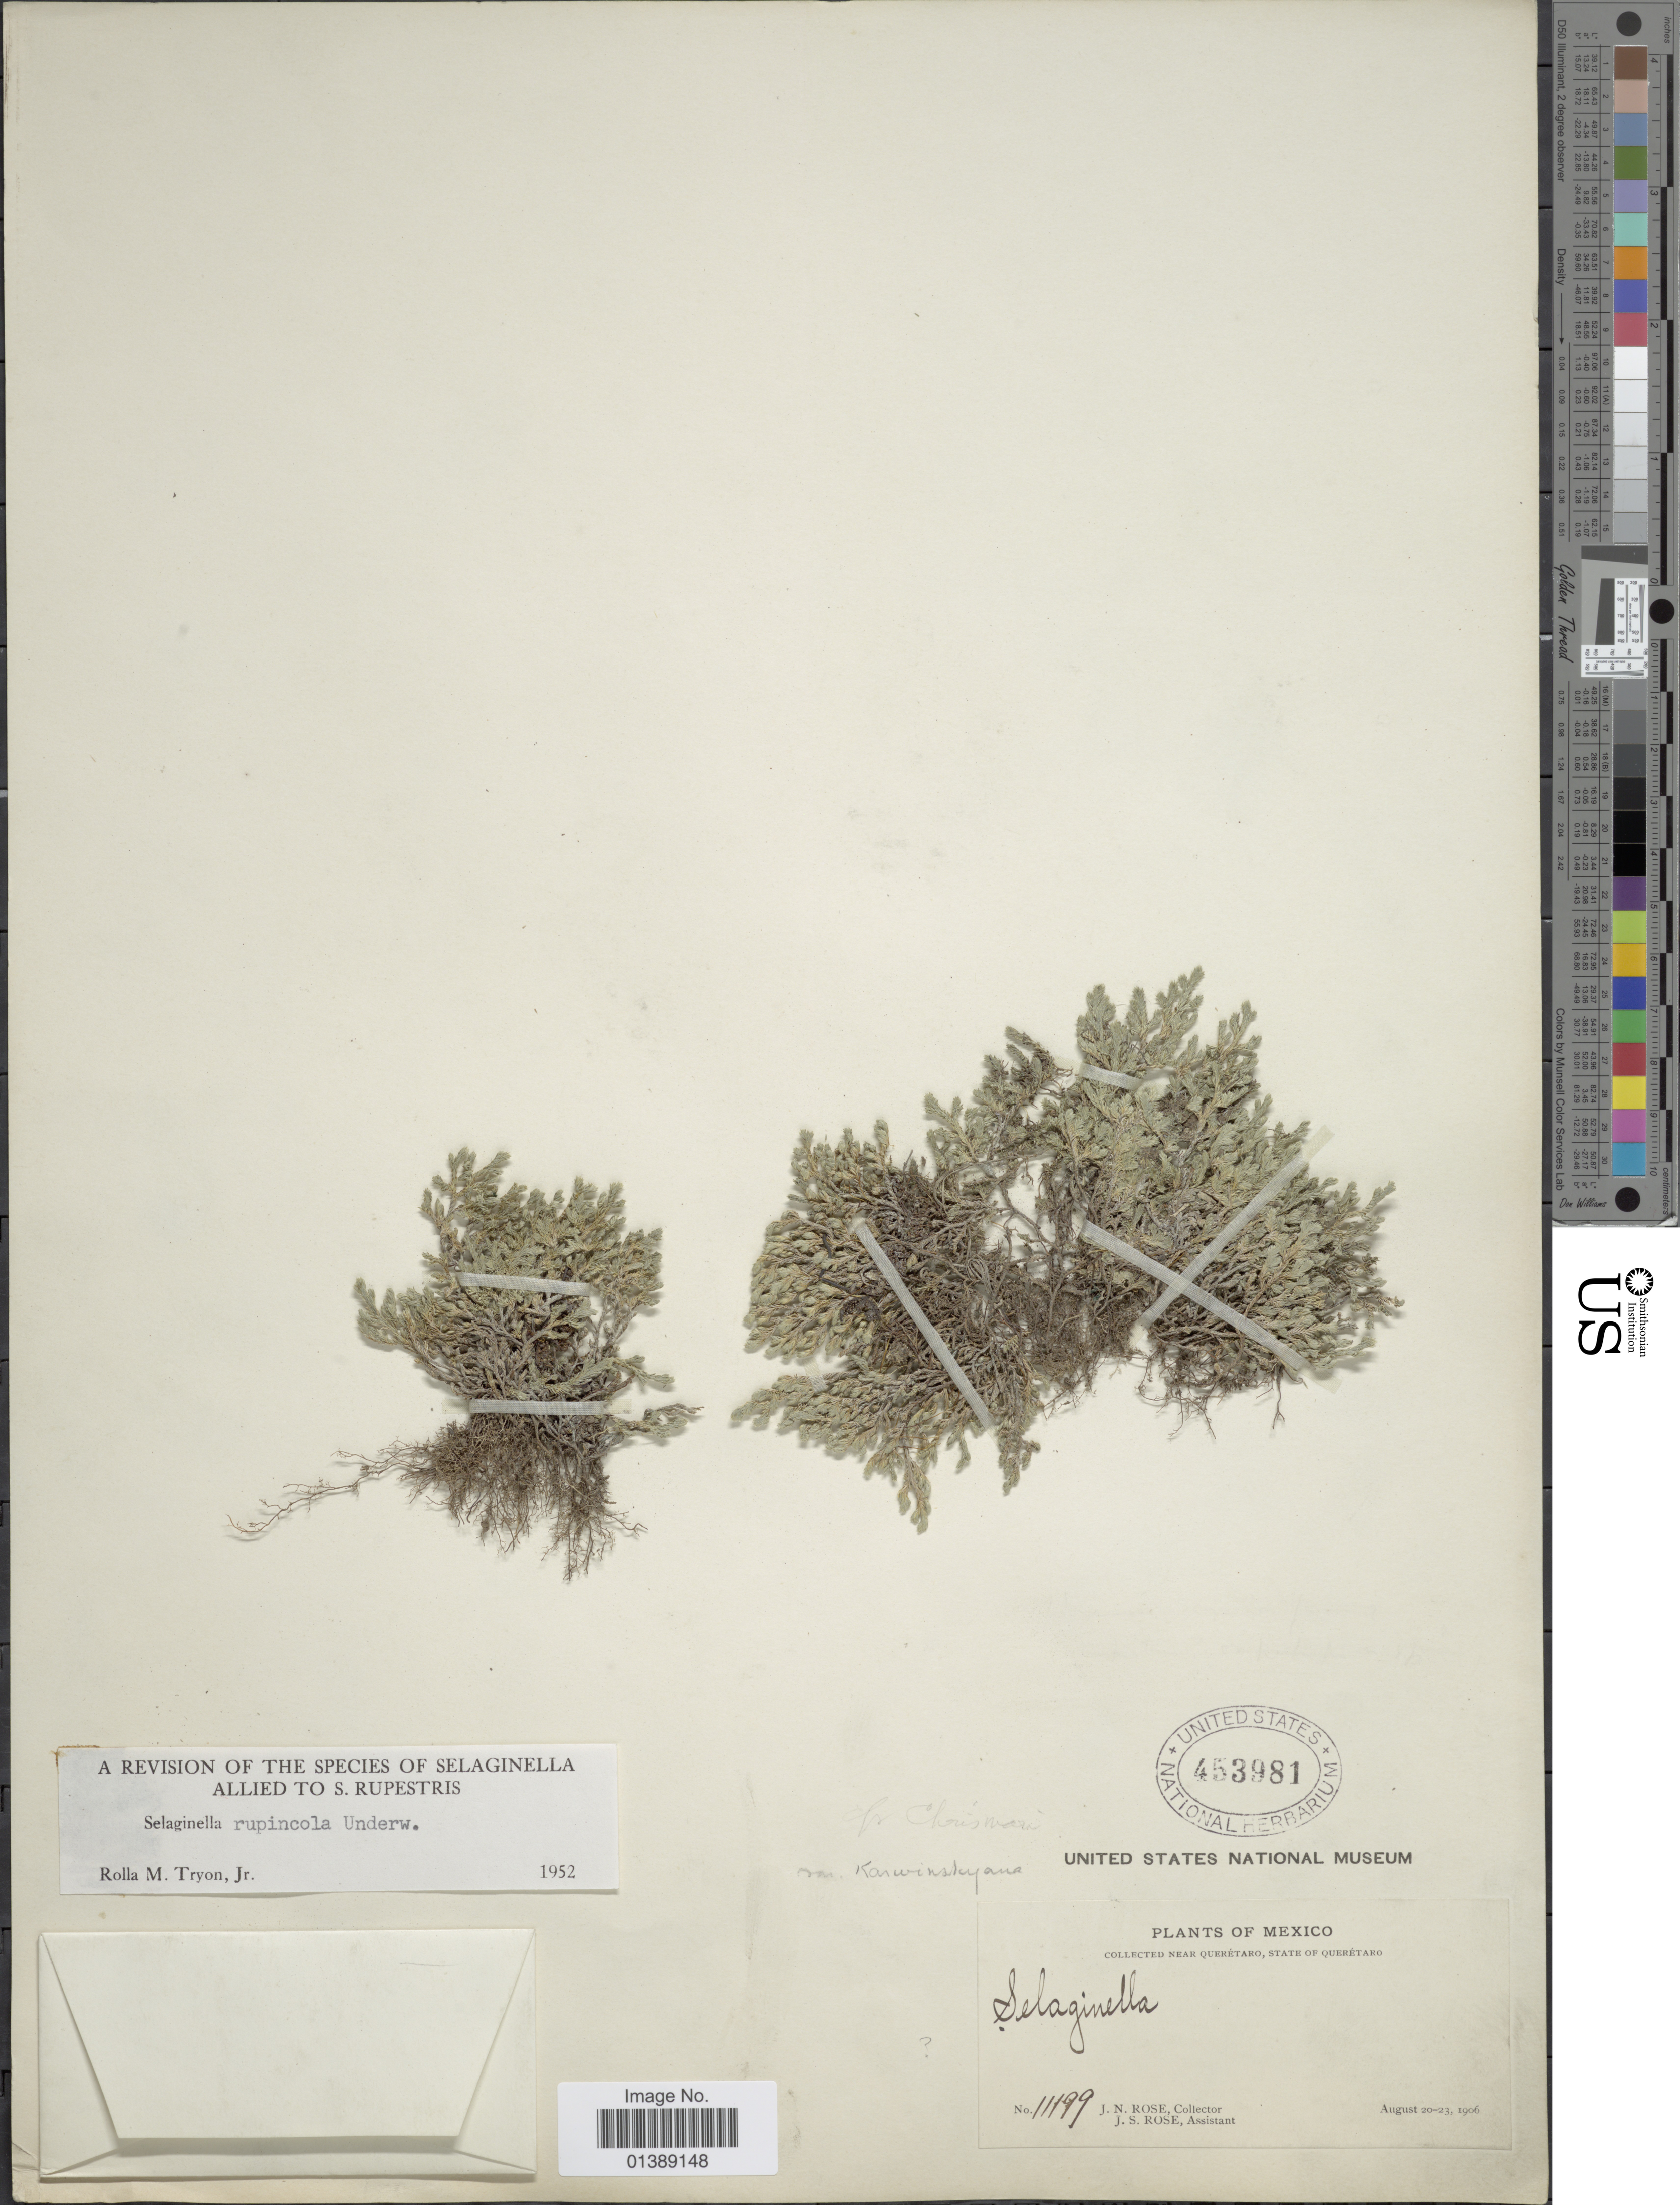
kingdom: Plantae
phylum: Tracheophyta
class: Lycopodiopsida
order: Selaginellales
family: Selaginellaceae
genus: Selaginella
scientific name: Selaginella rupincola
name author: Underw.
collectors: J. N. Rose & J. S. Rose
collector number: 11199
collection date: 1906-08-20/1906-08-23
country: Mexico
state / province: Querétaro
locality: Near Querétaro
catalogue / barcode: US 453981